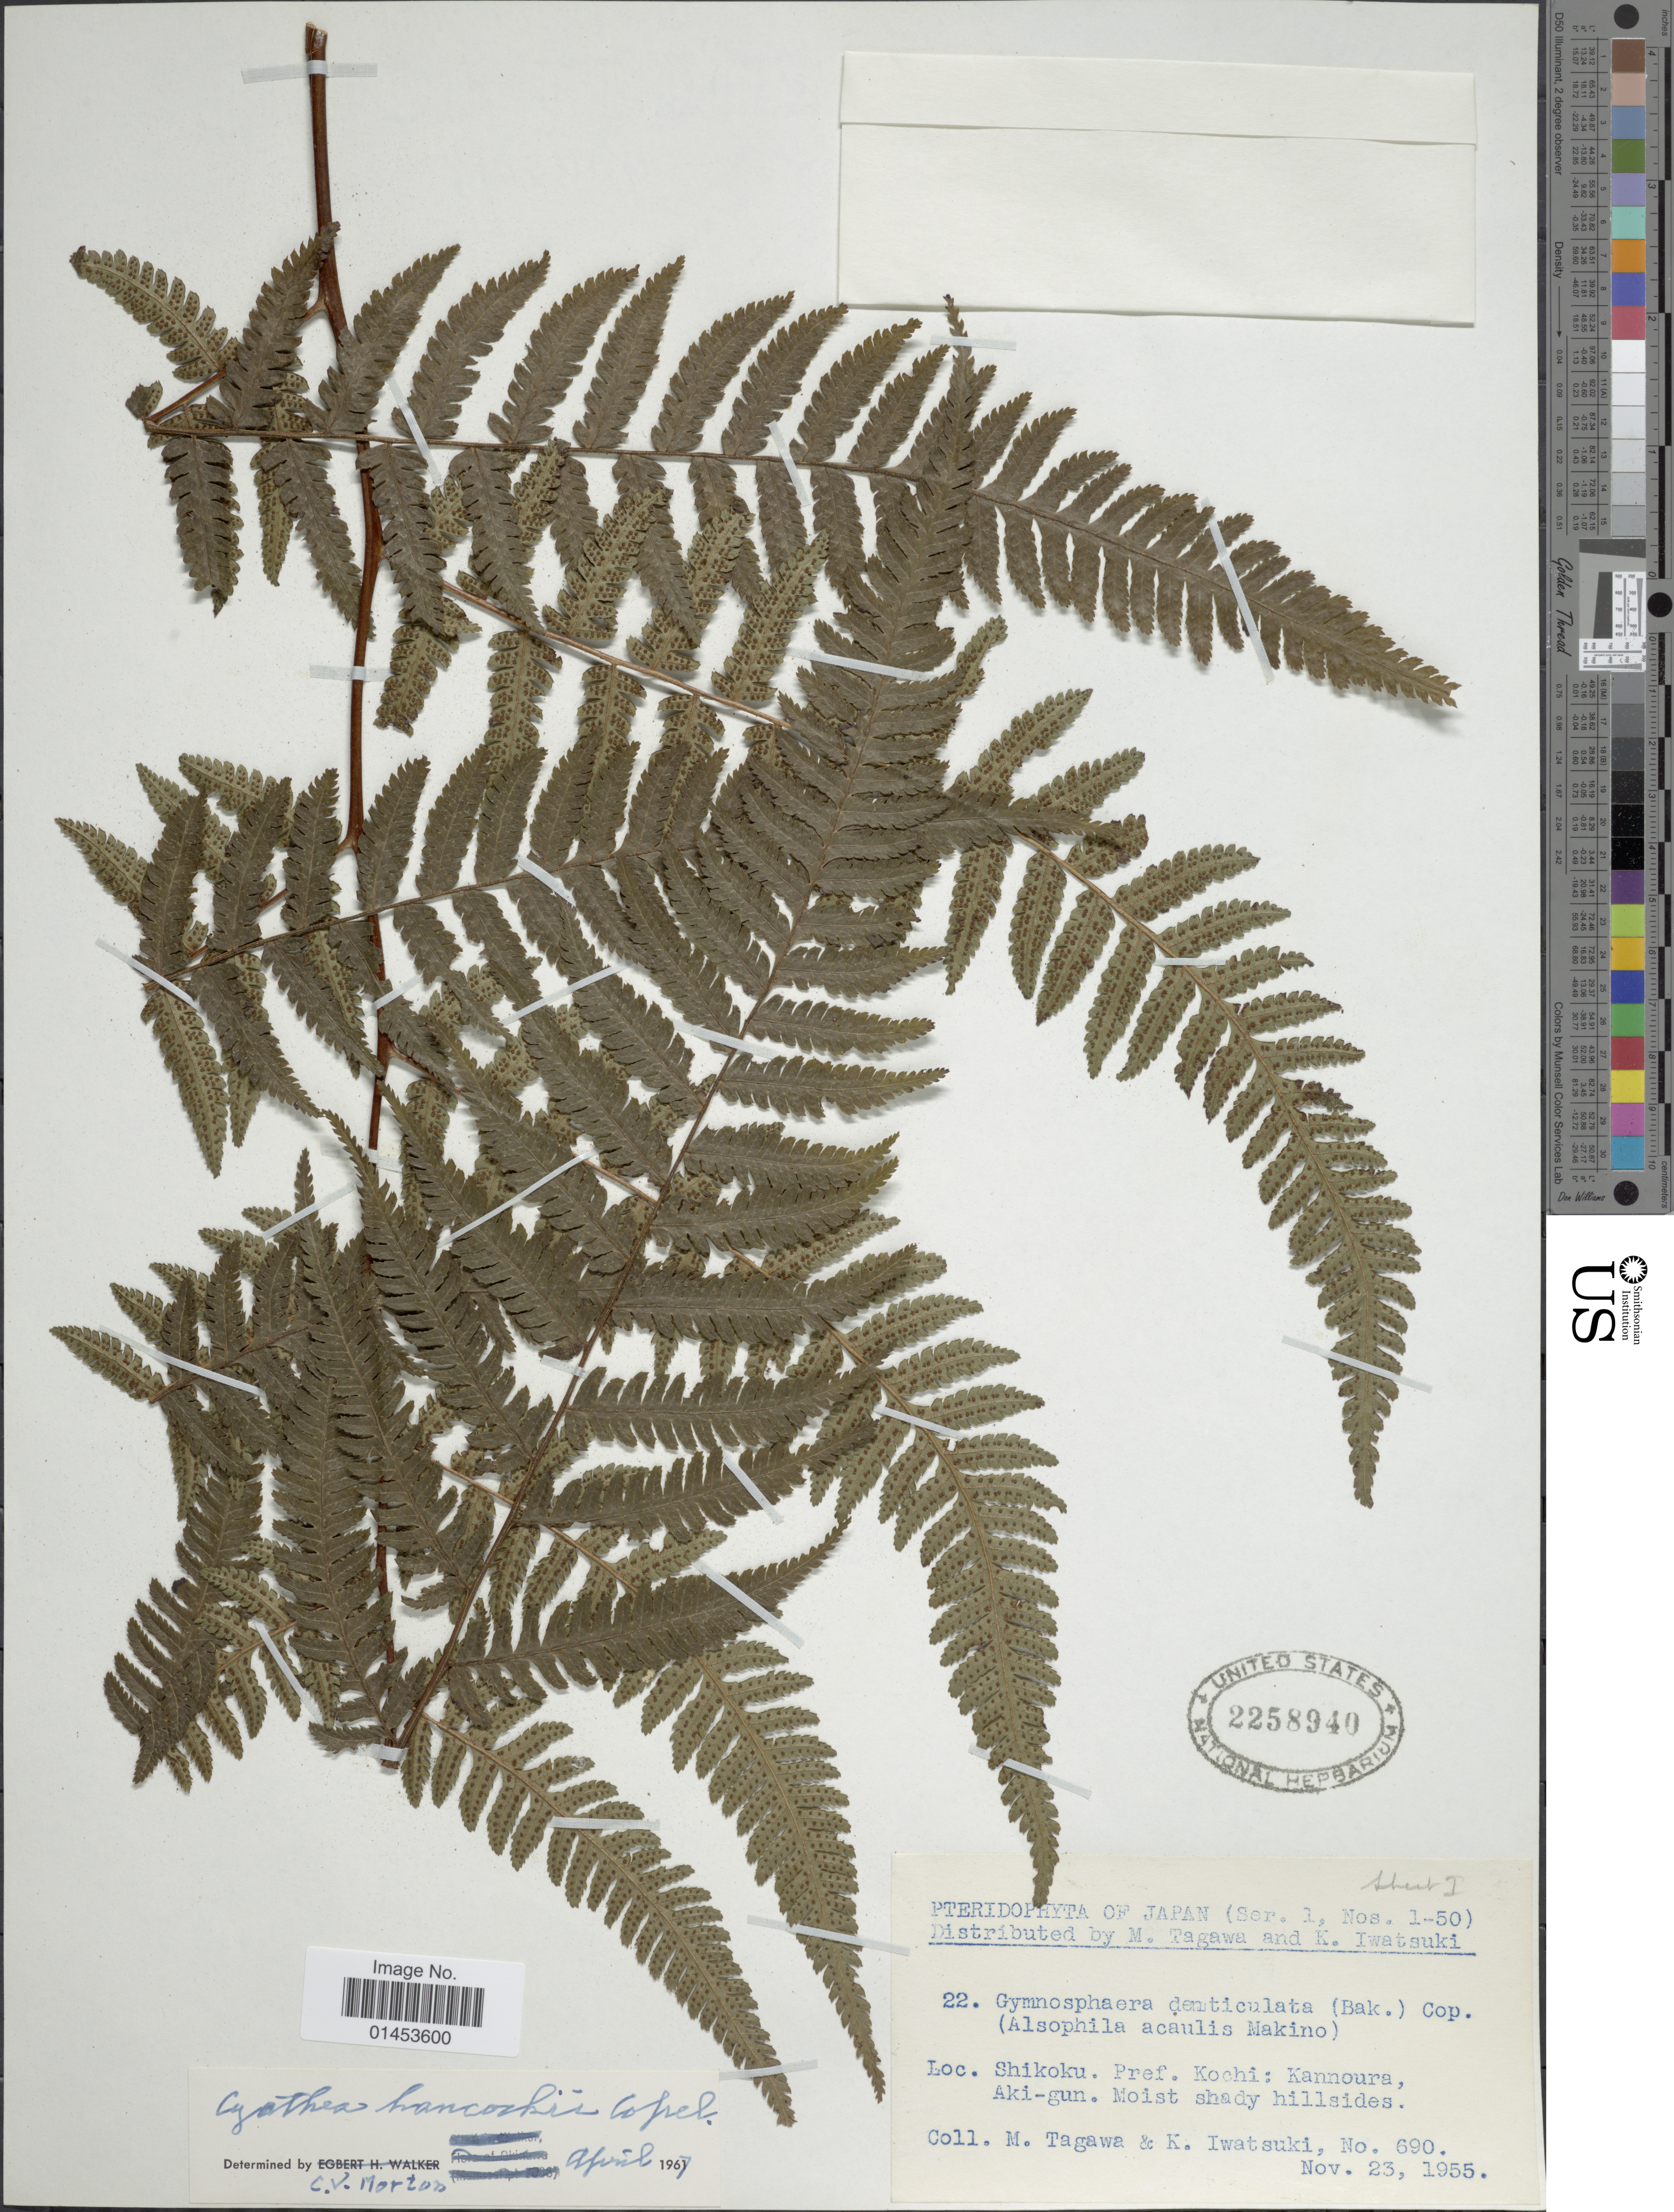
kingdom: Plantae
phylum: Tracheophyta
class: Polypodiopsida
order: Cyatheales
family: Cyatheaceae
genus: Cyathea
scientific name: Cyathea hancockii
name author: Copel.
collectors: M. Tagawa & K. Iwatsuki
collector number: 690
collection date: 1955-11-23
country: Japan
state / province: Koti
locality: Shikoku. pref. Kochi: Kannoura, Aki-gun,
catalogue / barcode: US 2258940